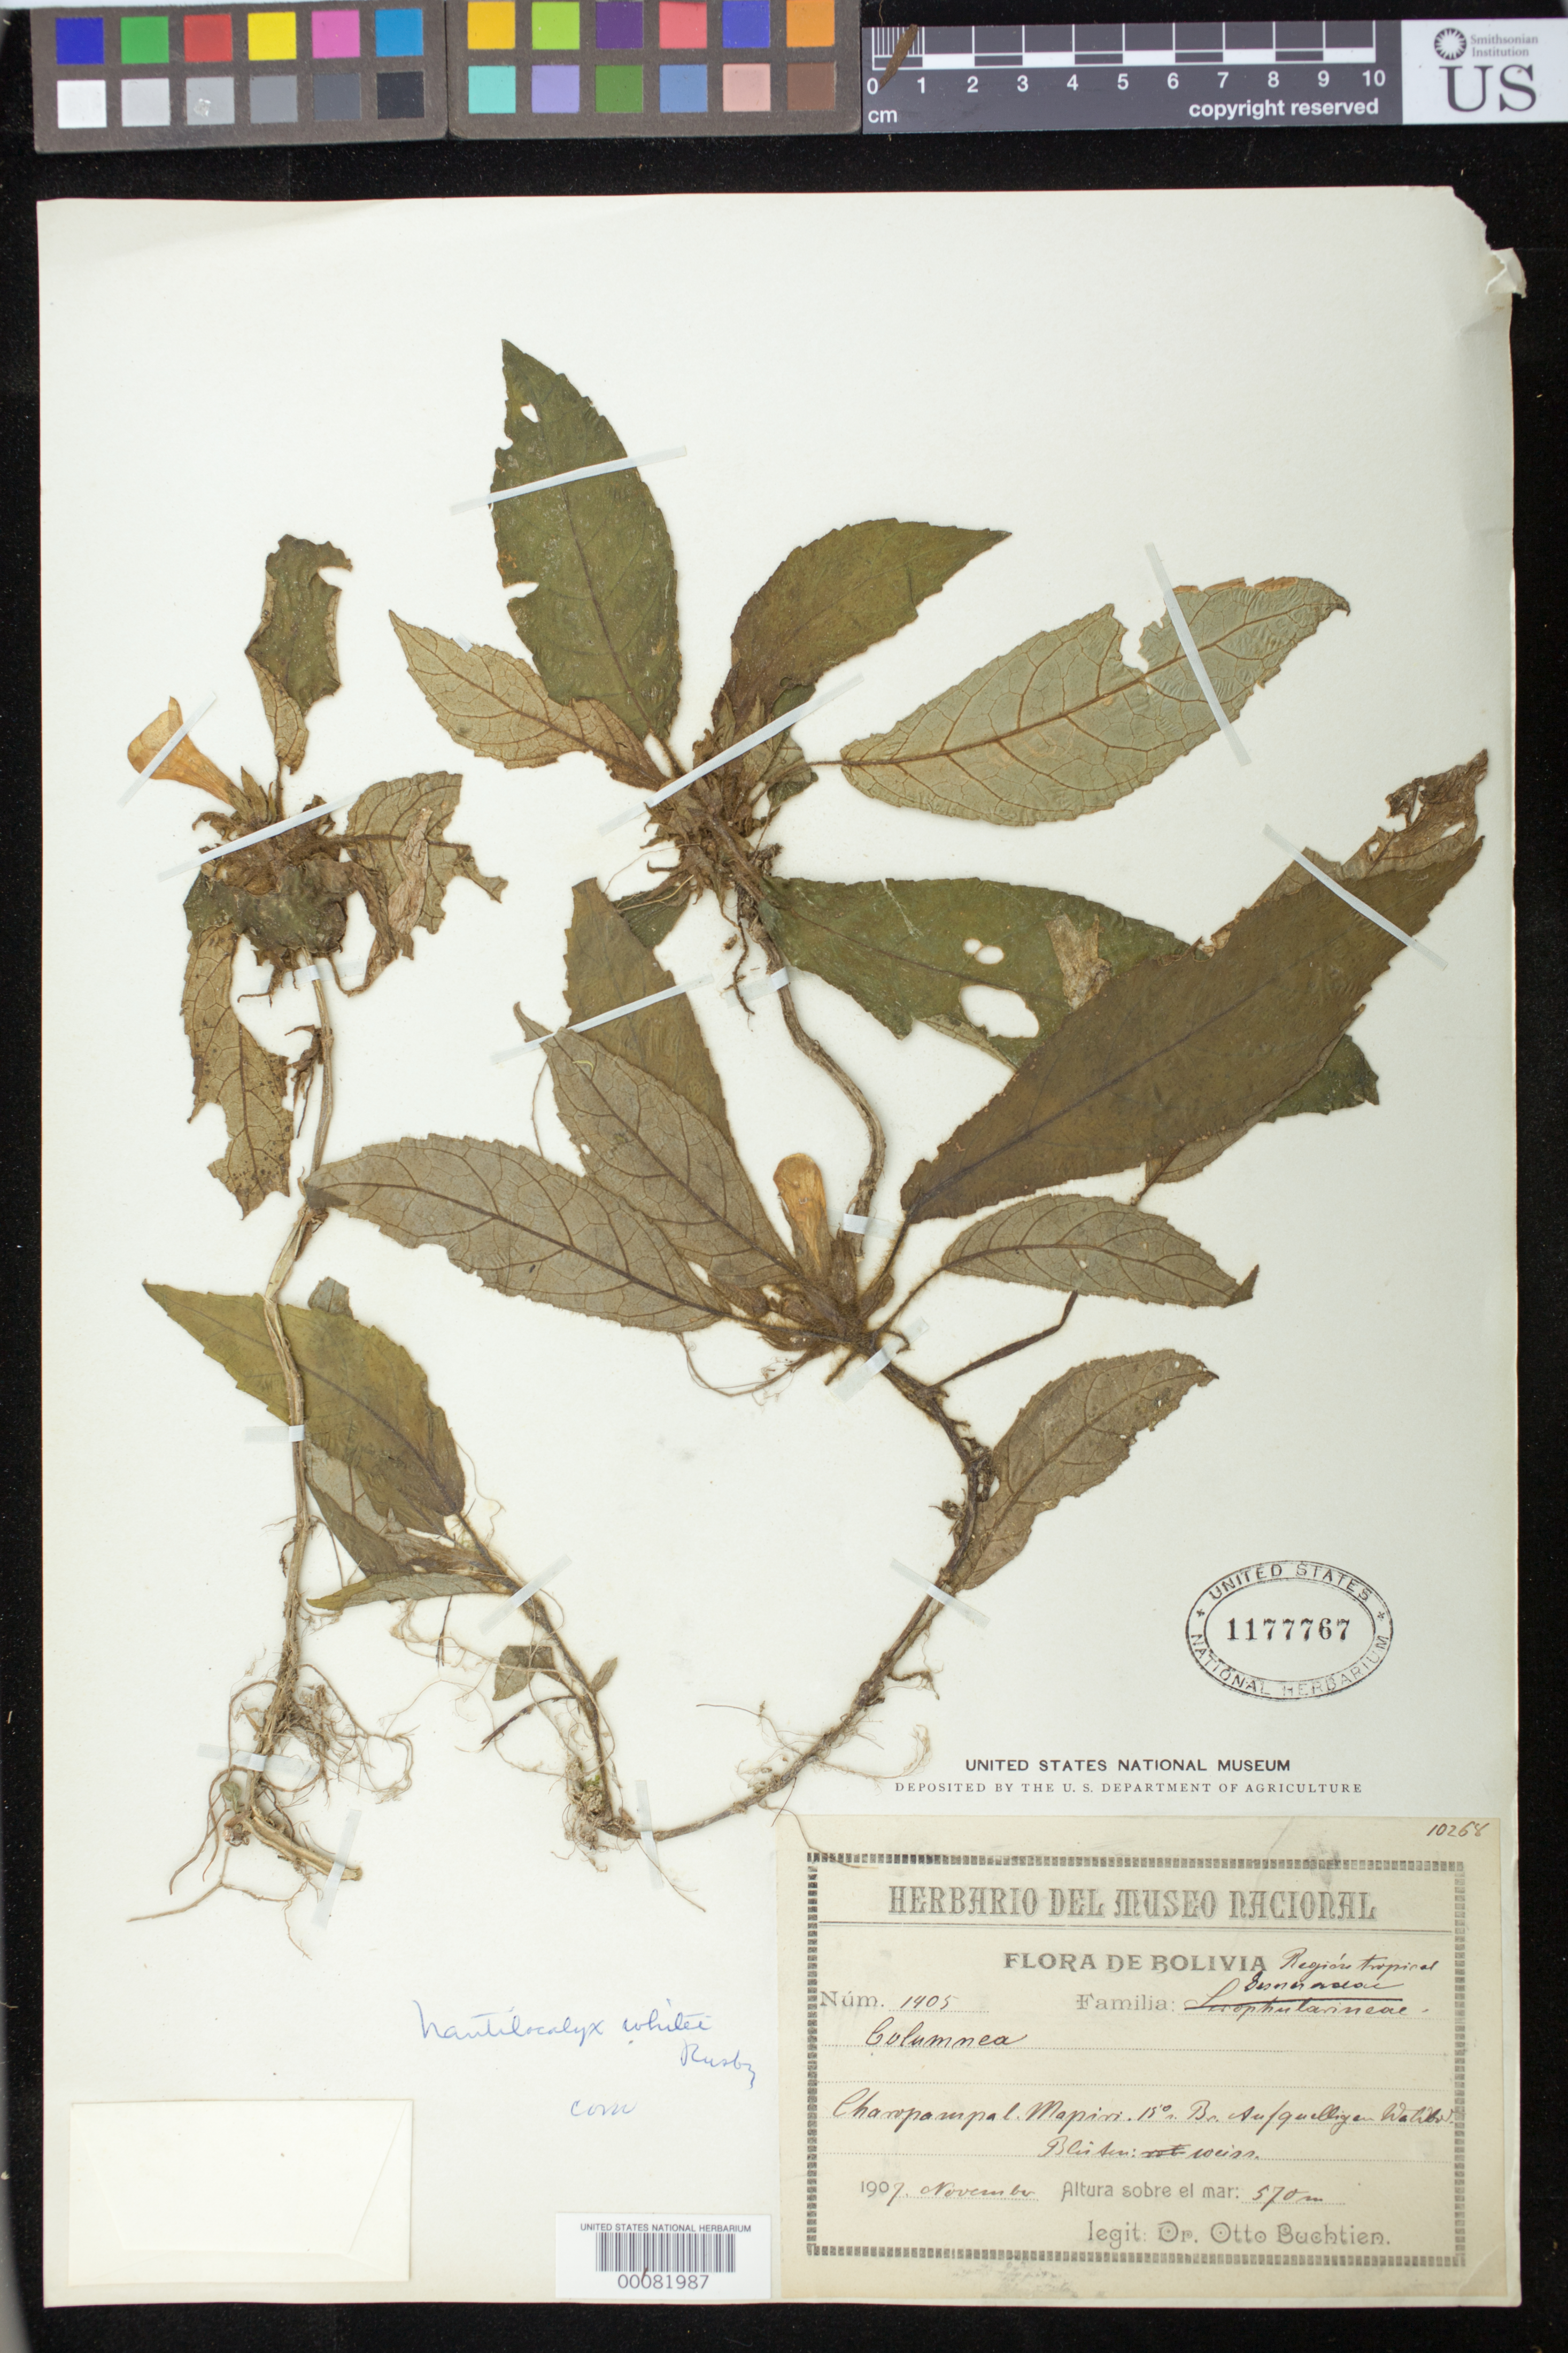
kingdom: Plantae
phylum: Tracheophyta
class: Magnoliopsida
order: Lamiales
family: Gesneriaceae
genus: Nautilocalyx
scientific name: Nautilocalyx whitei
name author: Rusby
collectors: O. Buchtien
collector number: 1405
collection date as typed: Nov 1907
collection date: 1907-11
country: Bolivia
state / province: La Paz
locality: Charopampal, Mapiri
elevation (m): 570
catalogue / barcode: US 1177767